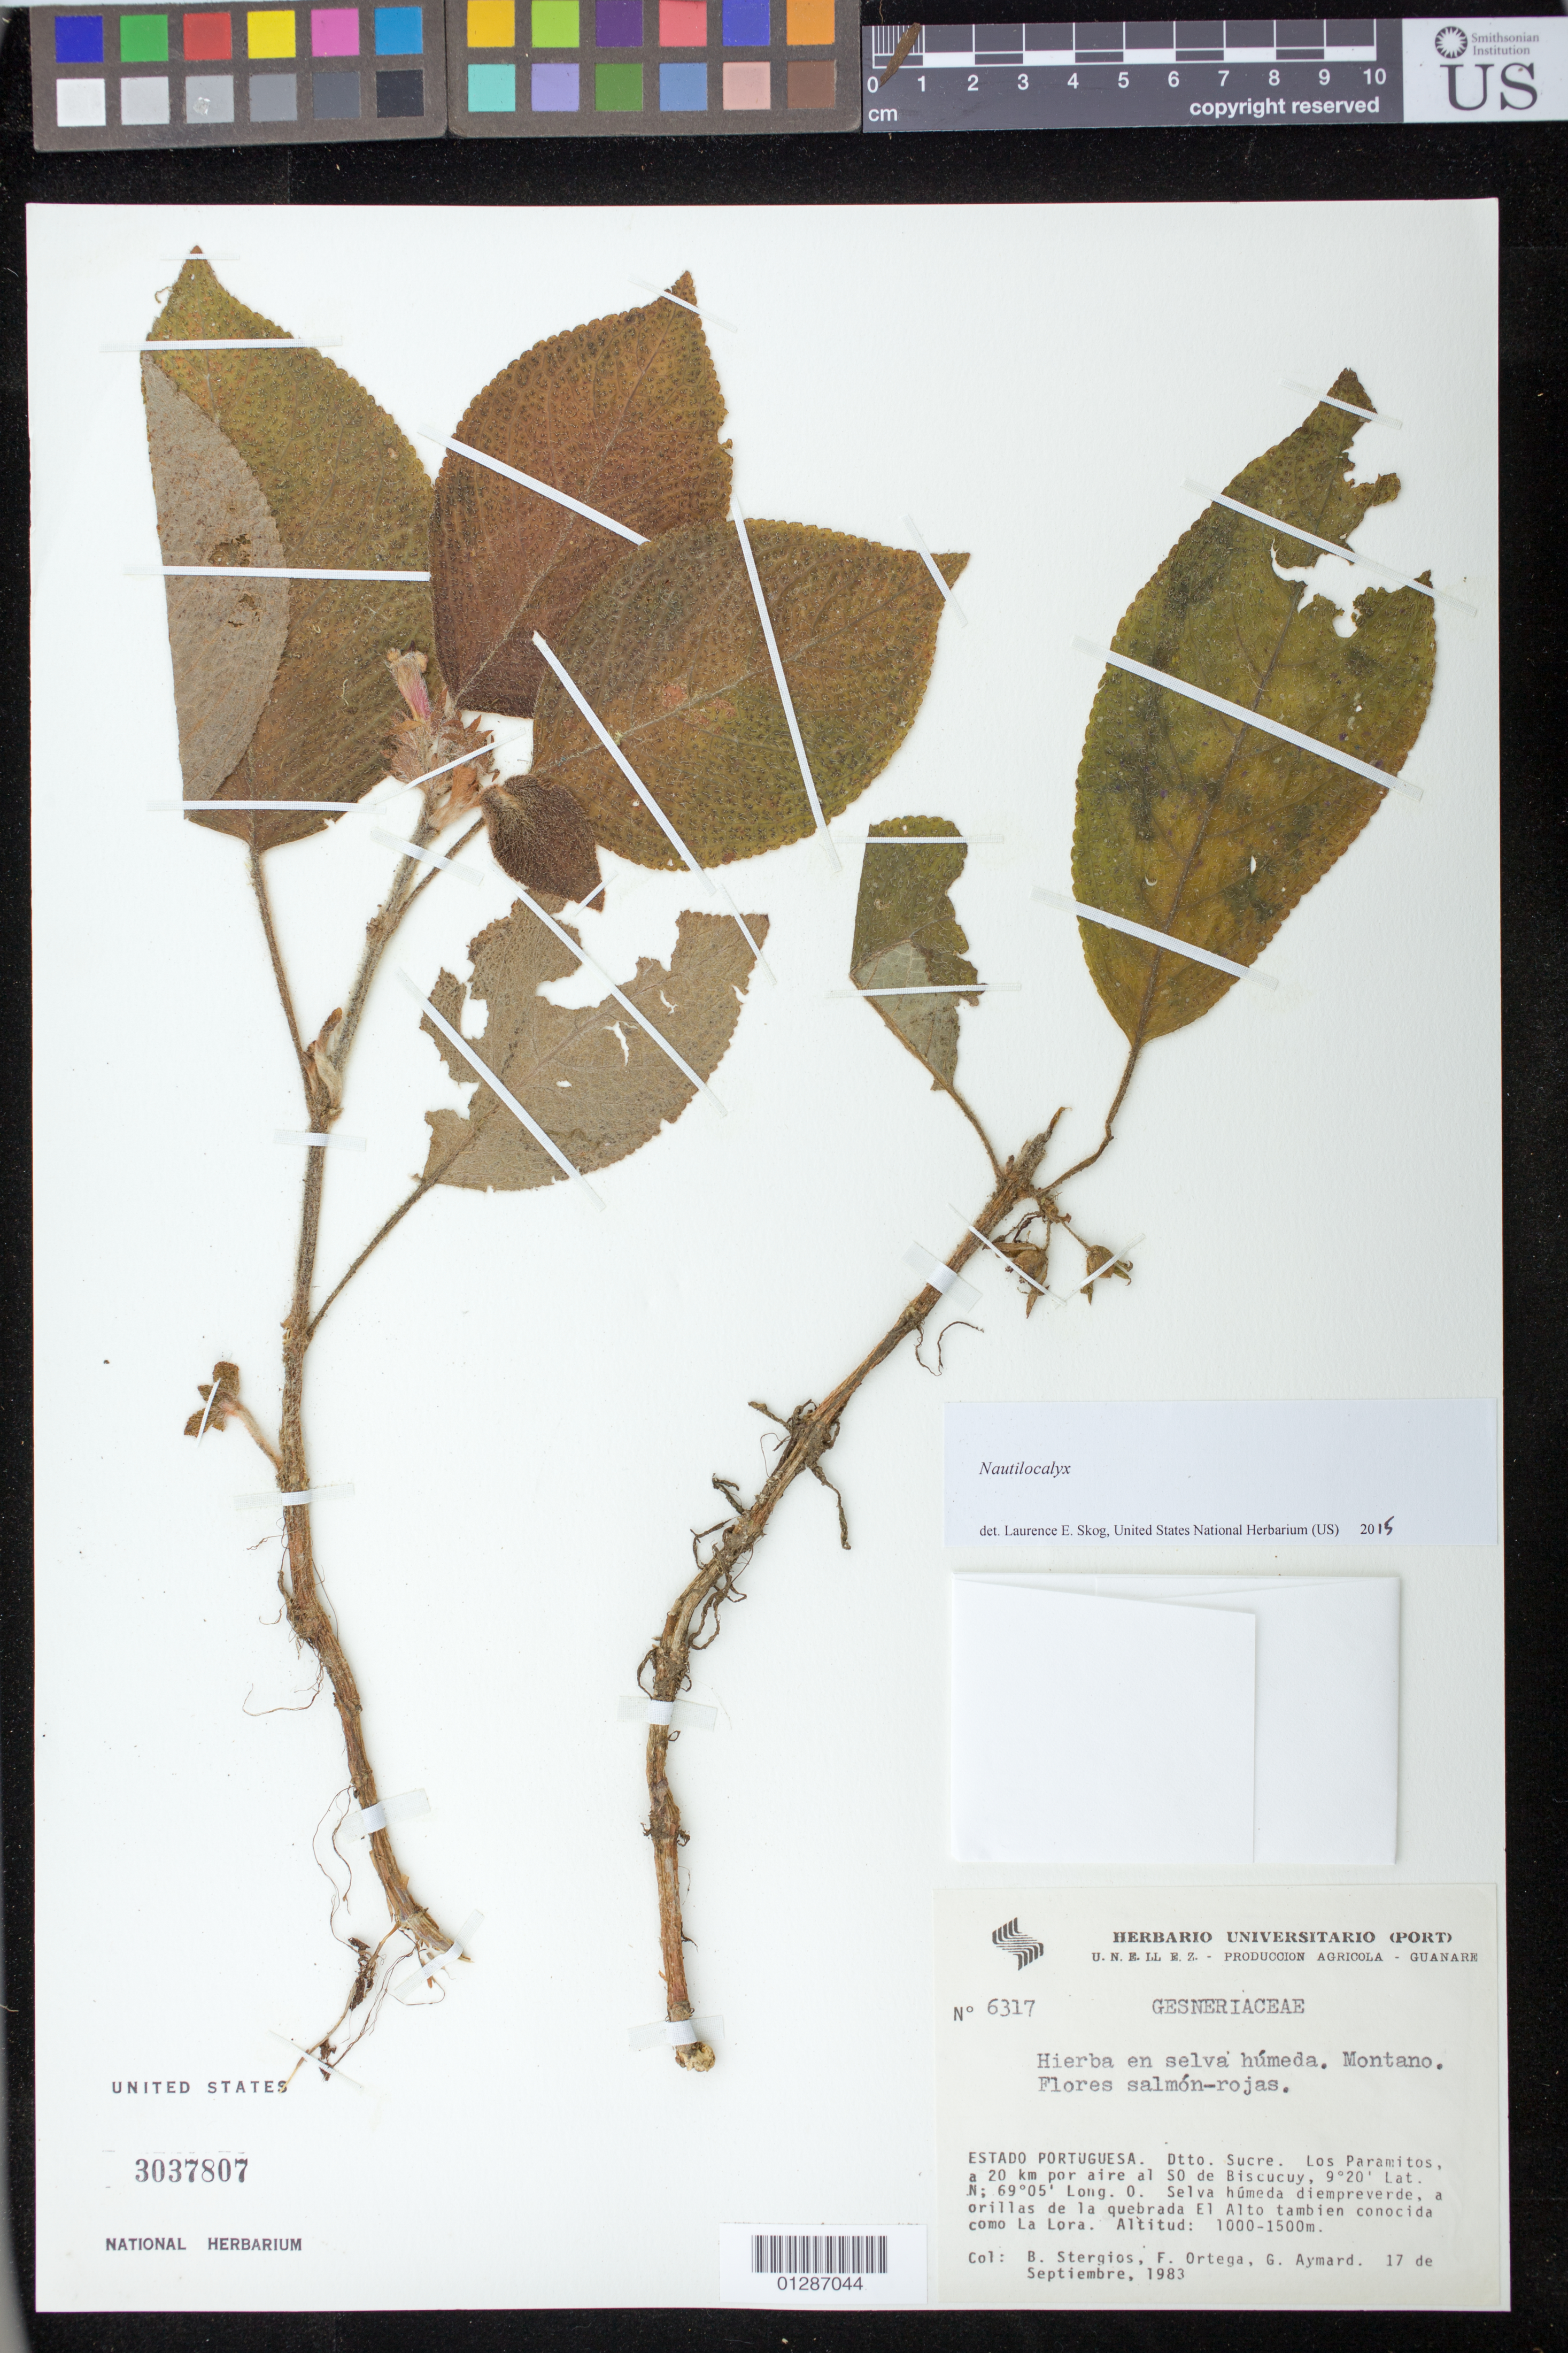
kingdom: Plantae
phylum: Tracheophyta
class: Magnoliopsida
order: Lamiales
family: Gesneriaceae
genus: Nautilocalyx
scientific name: Nautilocalyx sp.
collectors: B. G. Stergios, F. J. Ortega & G. A. Aymard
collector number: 6317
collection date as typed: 17 Sep 1983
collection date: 1983-09-17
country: Venezuela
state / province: Portuguesa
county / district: Sucre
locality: Los Paramitos, a 20 km por aire al SO de Biscucuy, a orillas de la quebrada El Alto tambien conocida como La Lora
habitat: Herb.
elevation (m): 1000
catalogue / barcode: US 3037807